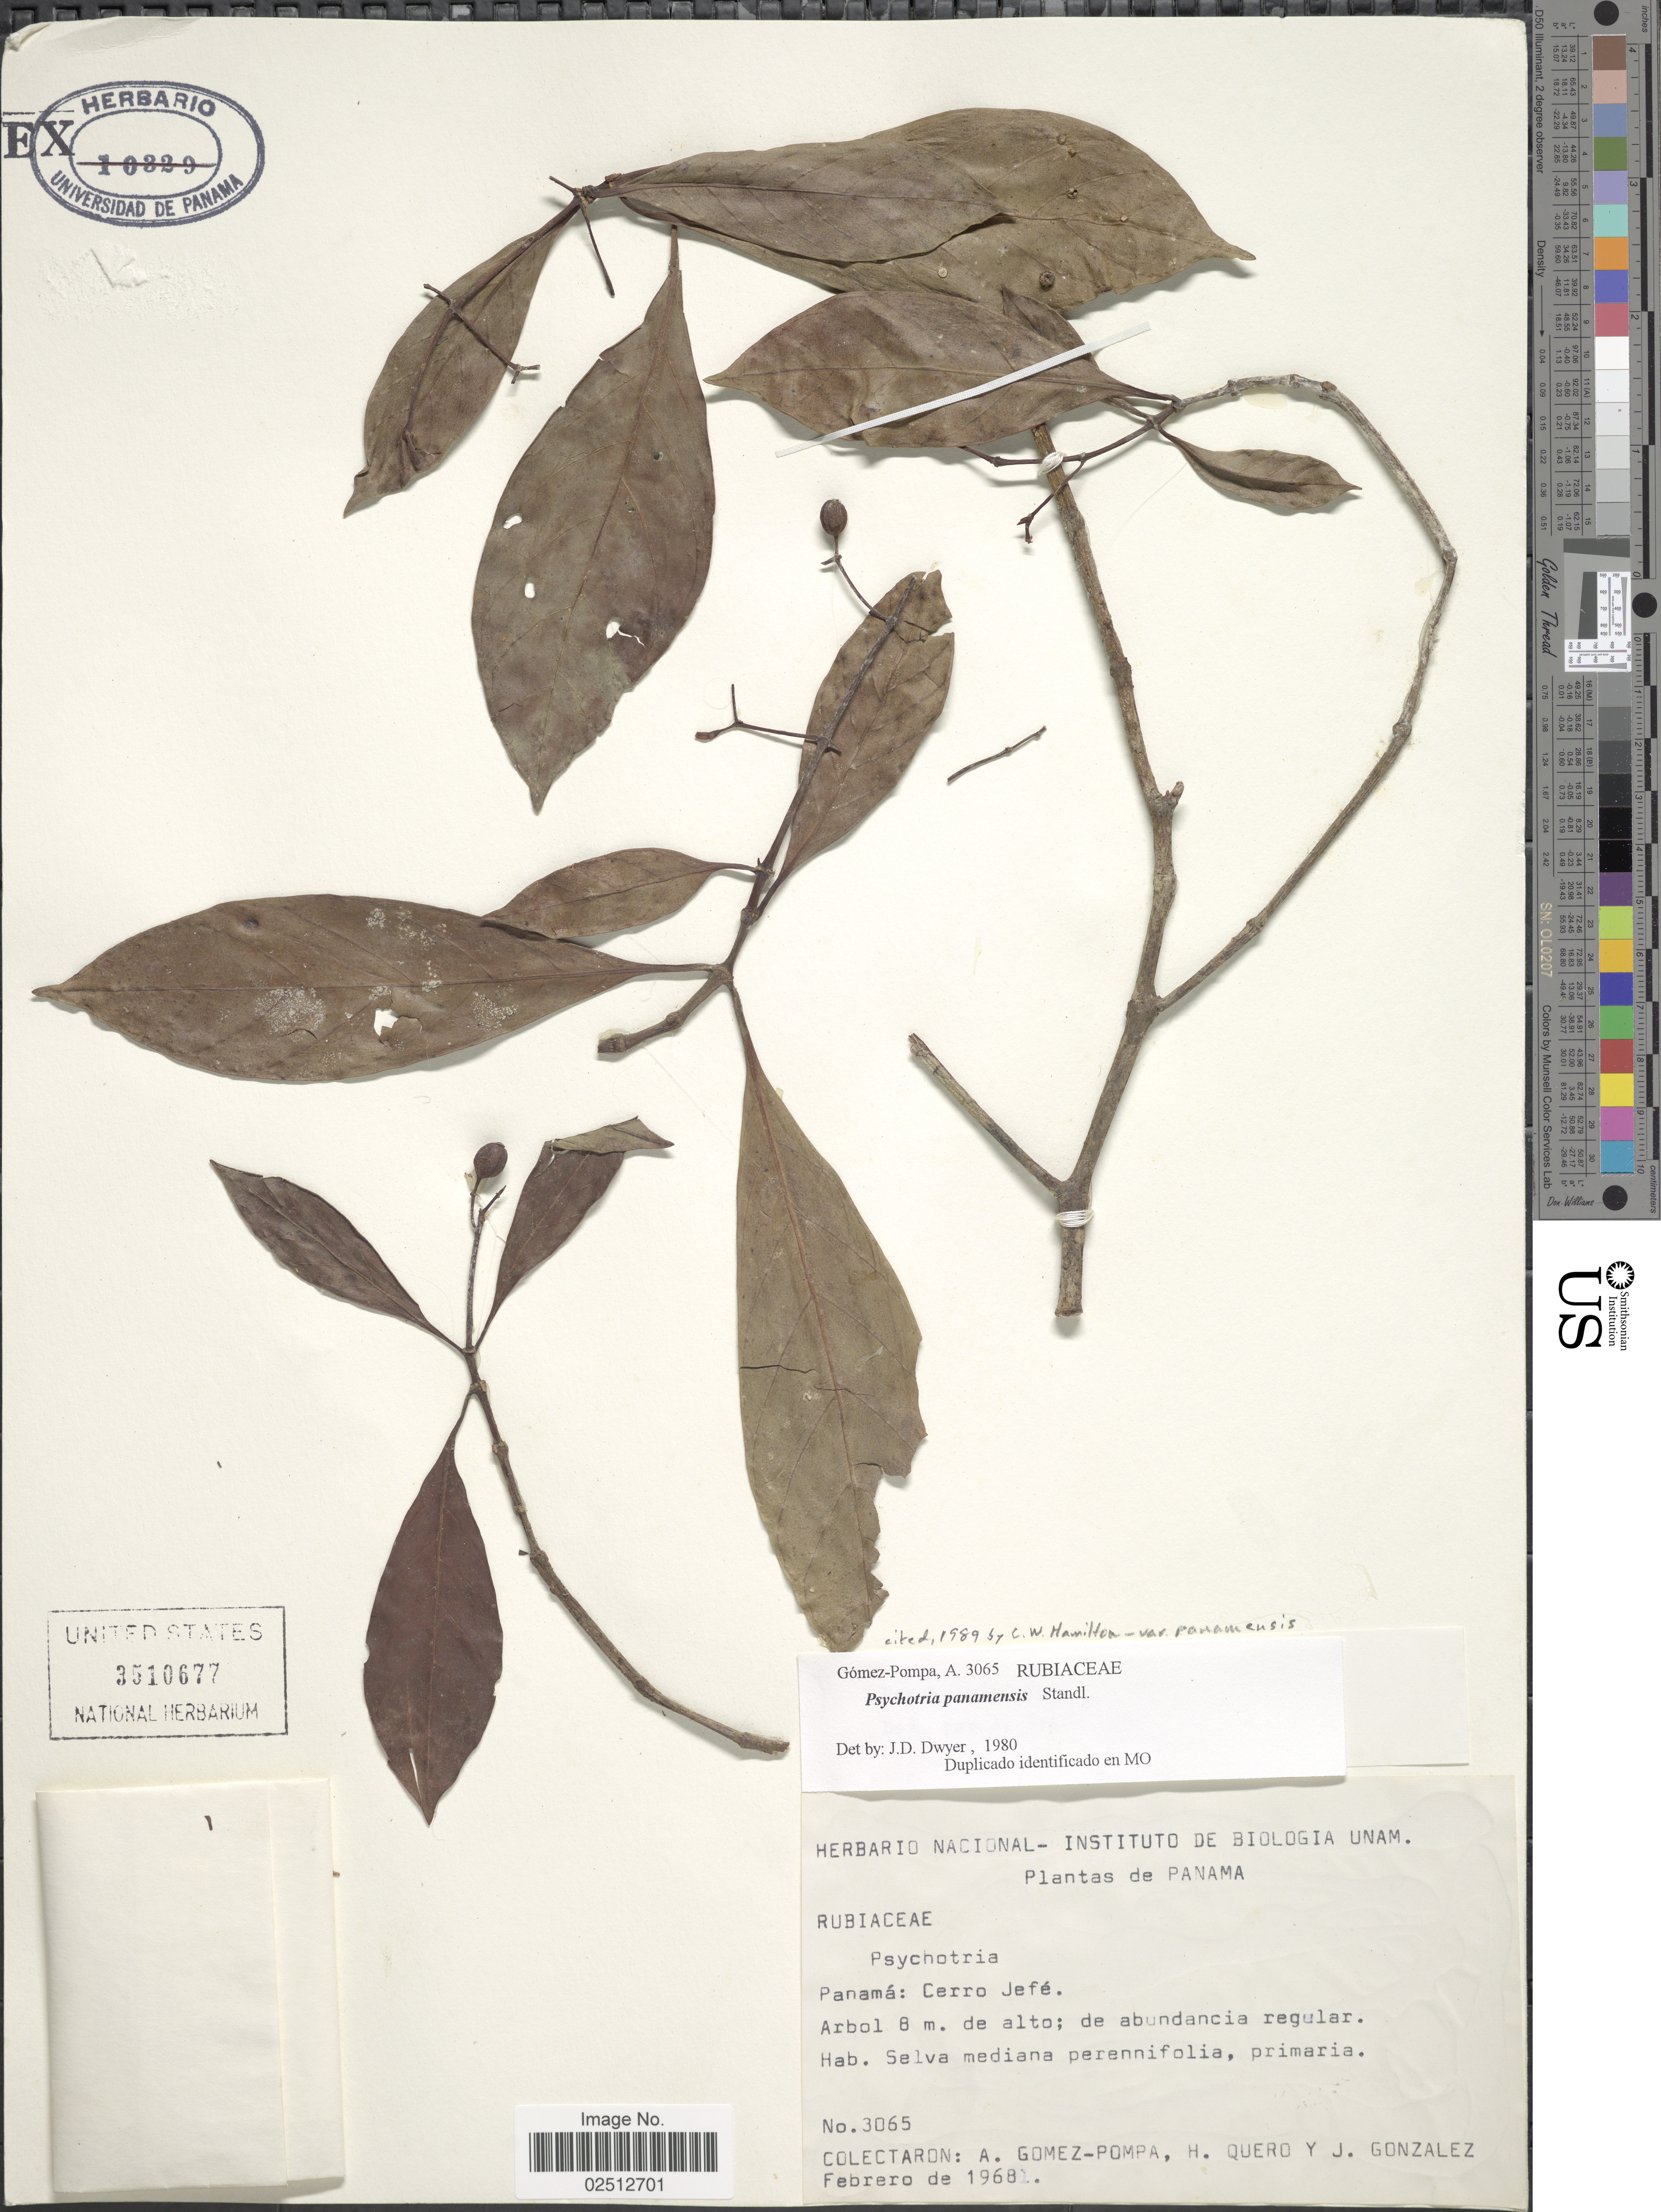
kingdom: Plantae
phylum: Tracheophyta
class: Magnoliopsida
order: Gentianales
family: Rubiaceae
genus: Psychotria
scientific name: Psychotria panamensis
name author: Standl.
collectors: A. Gómez Pompa, H. Quero & J. Gonzalez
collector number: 3065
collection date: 1968-02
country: Panama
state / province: Panamá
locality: Cerro Jefe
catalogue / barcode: US 3510677